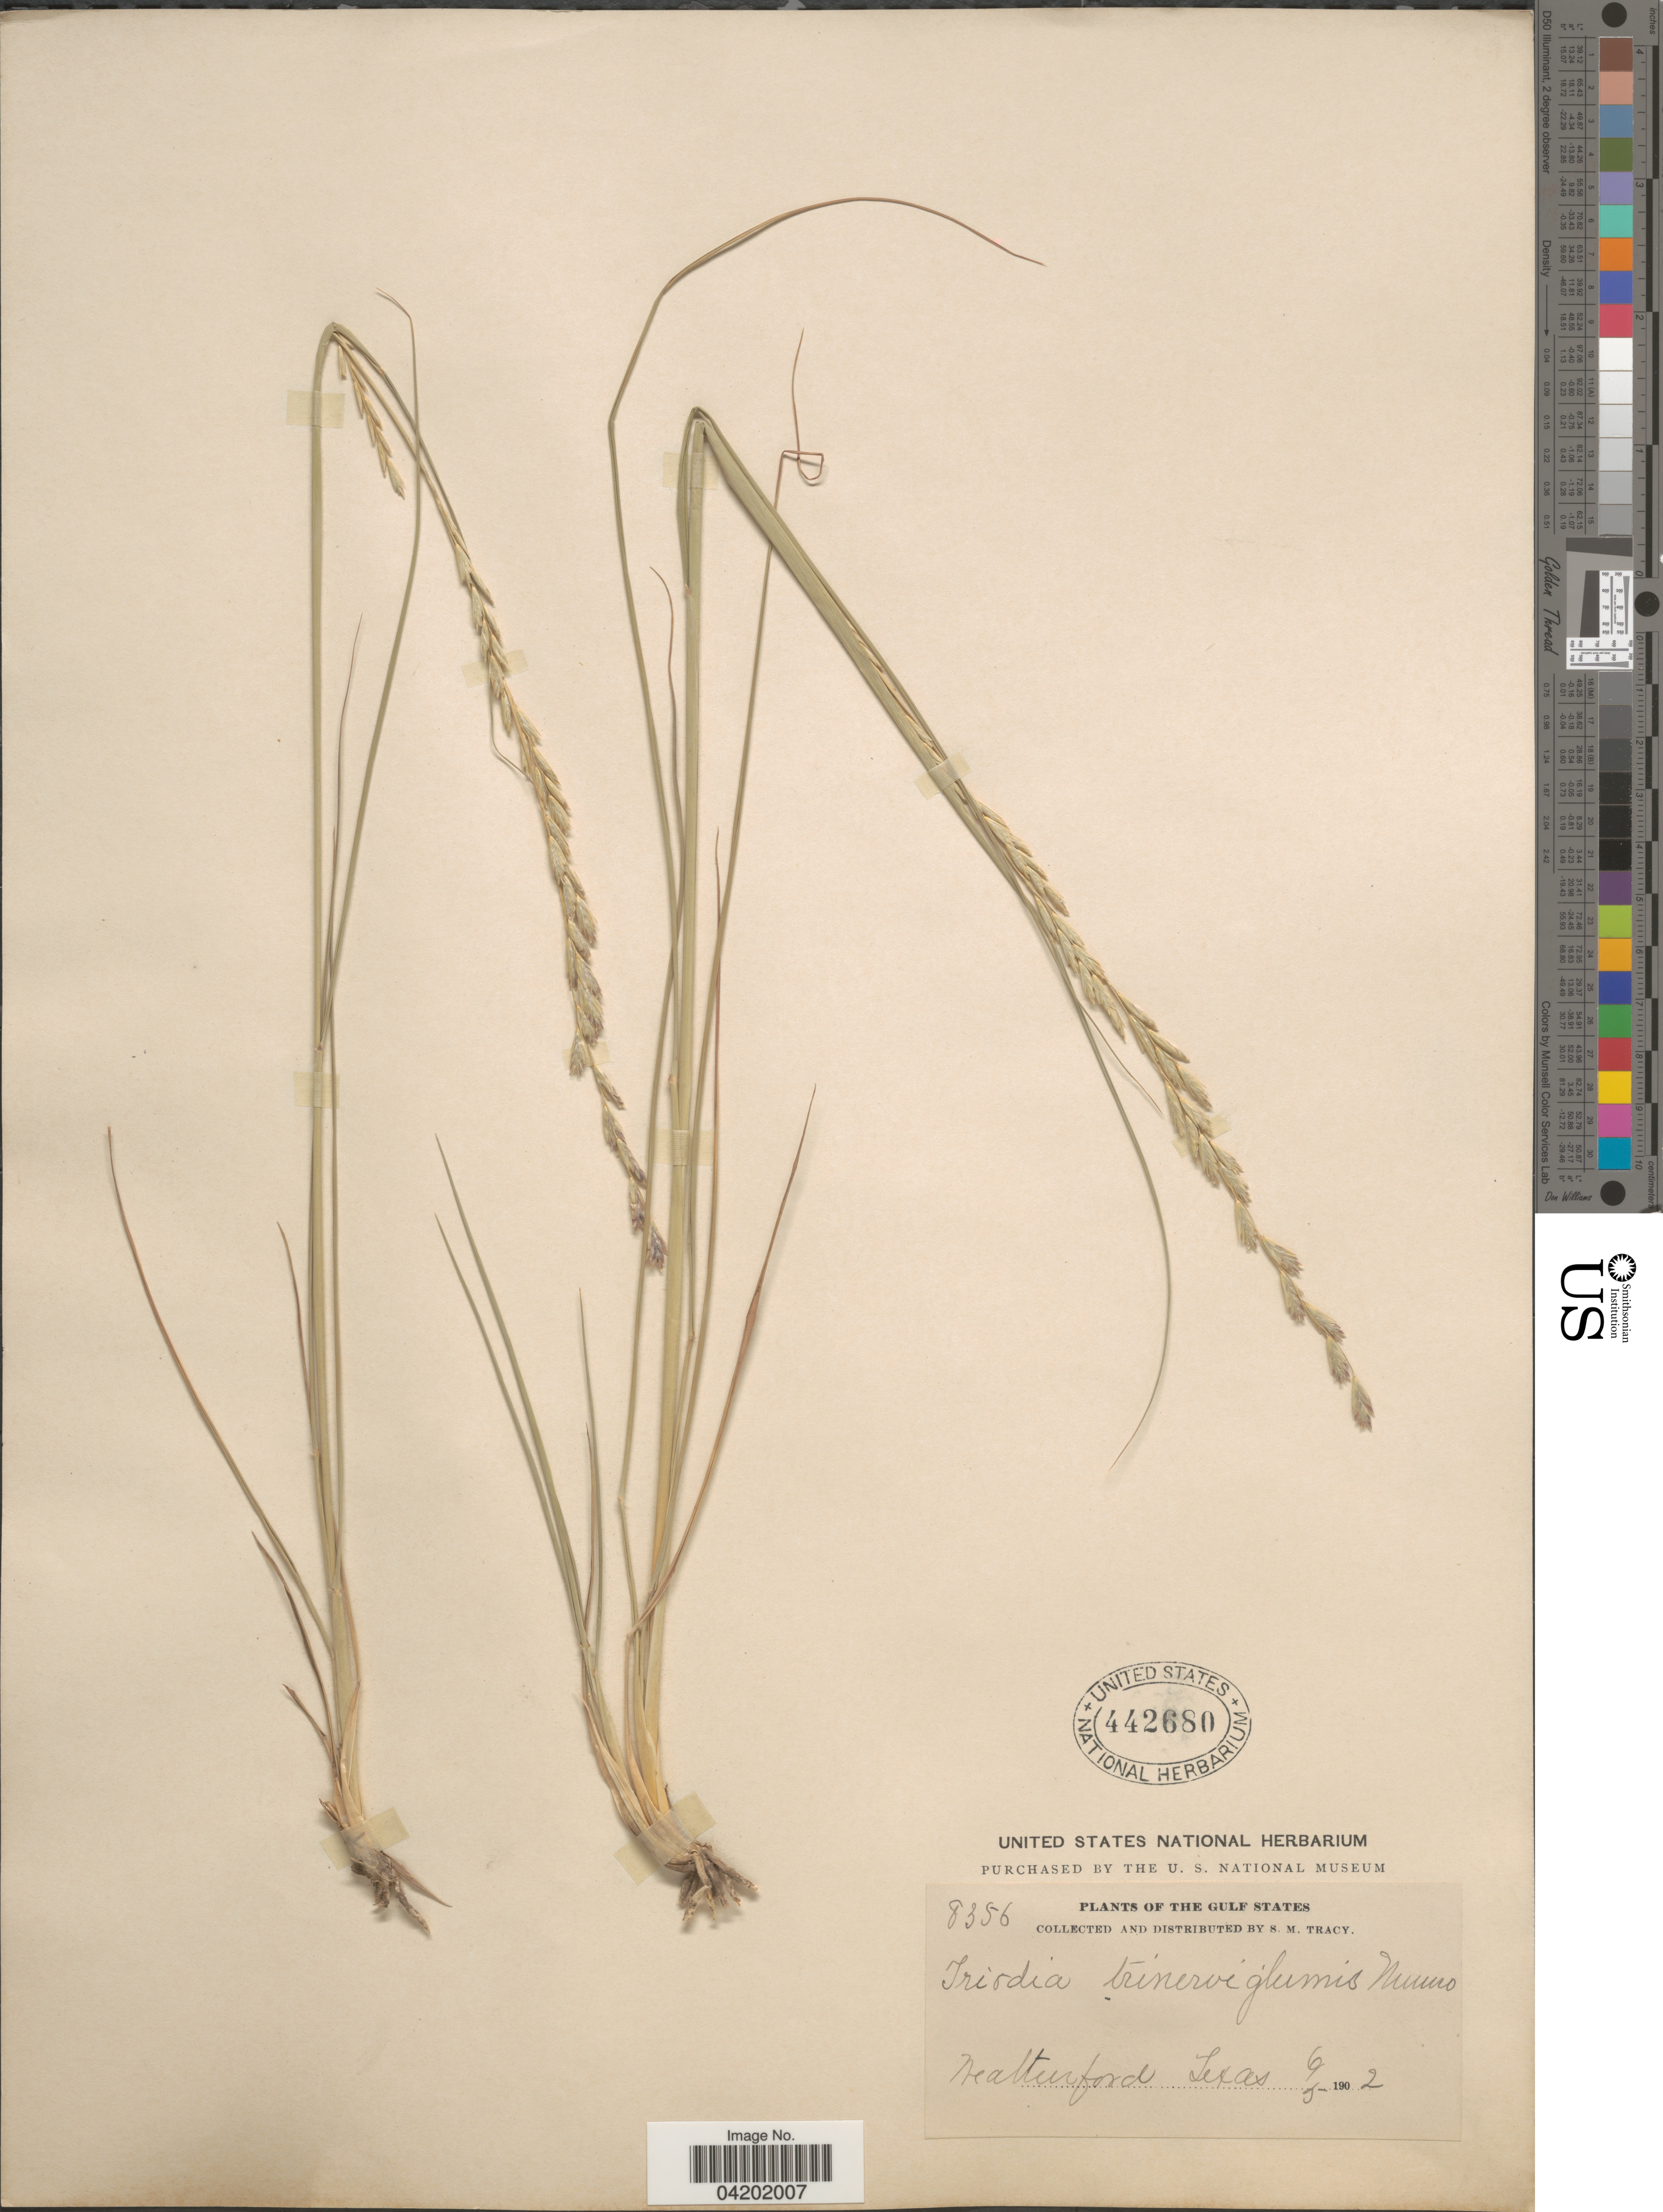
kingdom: Plantae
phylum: Tracheophyta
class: Liliopsida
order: Poales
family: Poaceae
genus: Tridentopsis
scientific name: Tridentopsis mutica var. elongata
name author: P.M. Peterson & Romasch.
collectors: S. M. Tracy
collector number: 8356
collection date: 1902-06-05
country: United States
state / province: Texas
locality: The Gulf States. Weatherford.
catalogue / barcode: US 442680